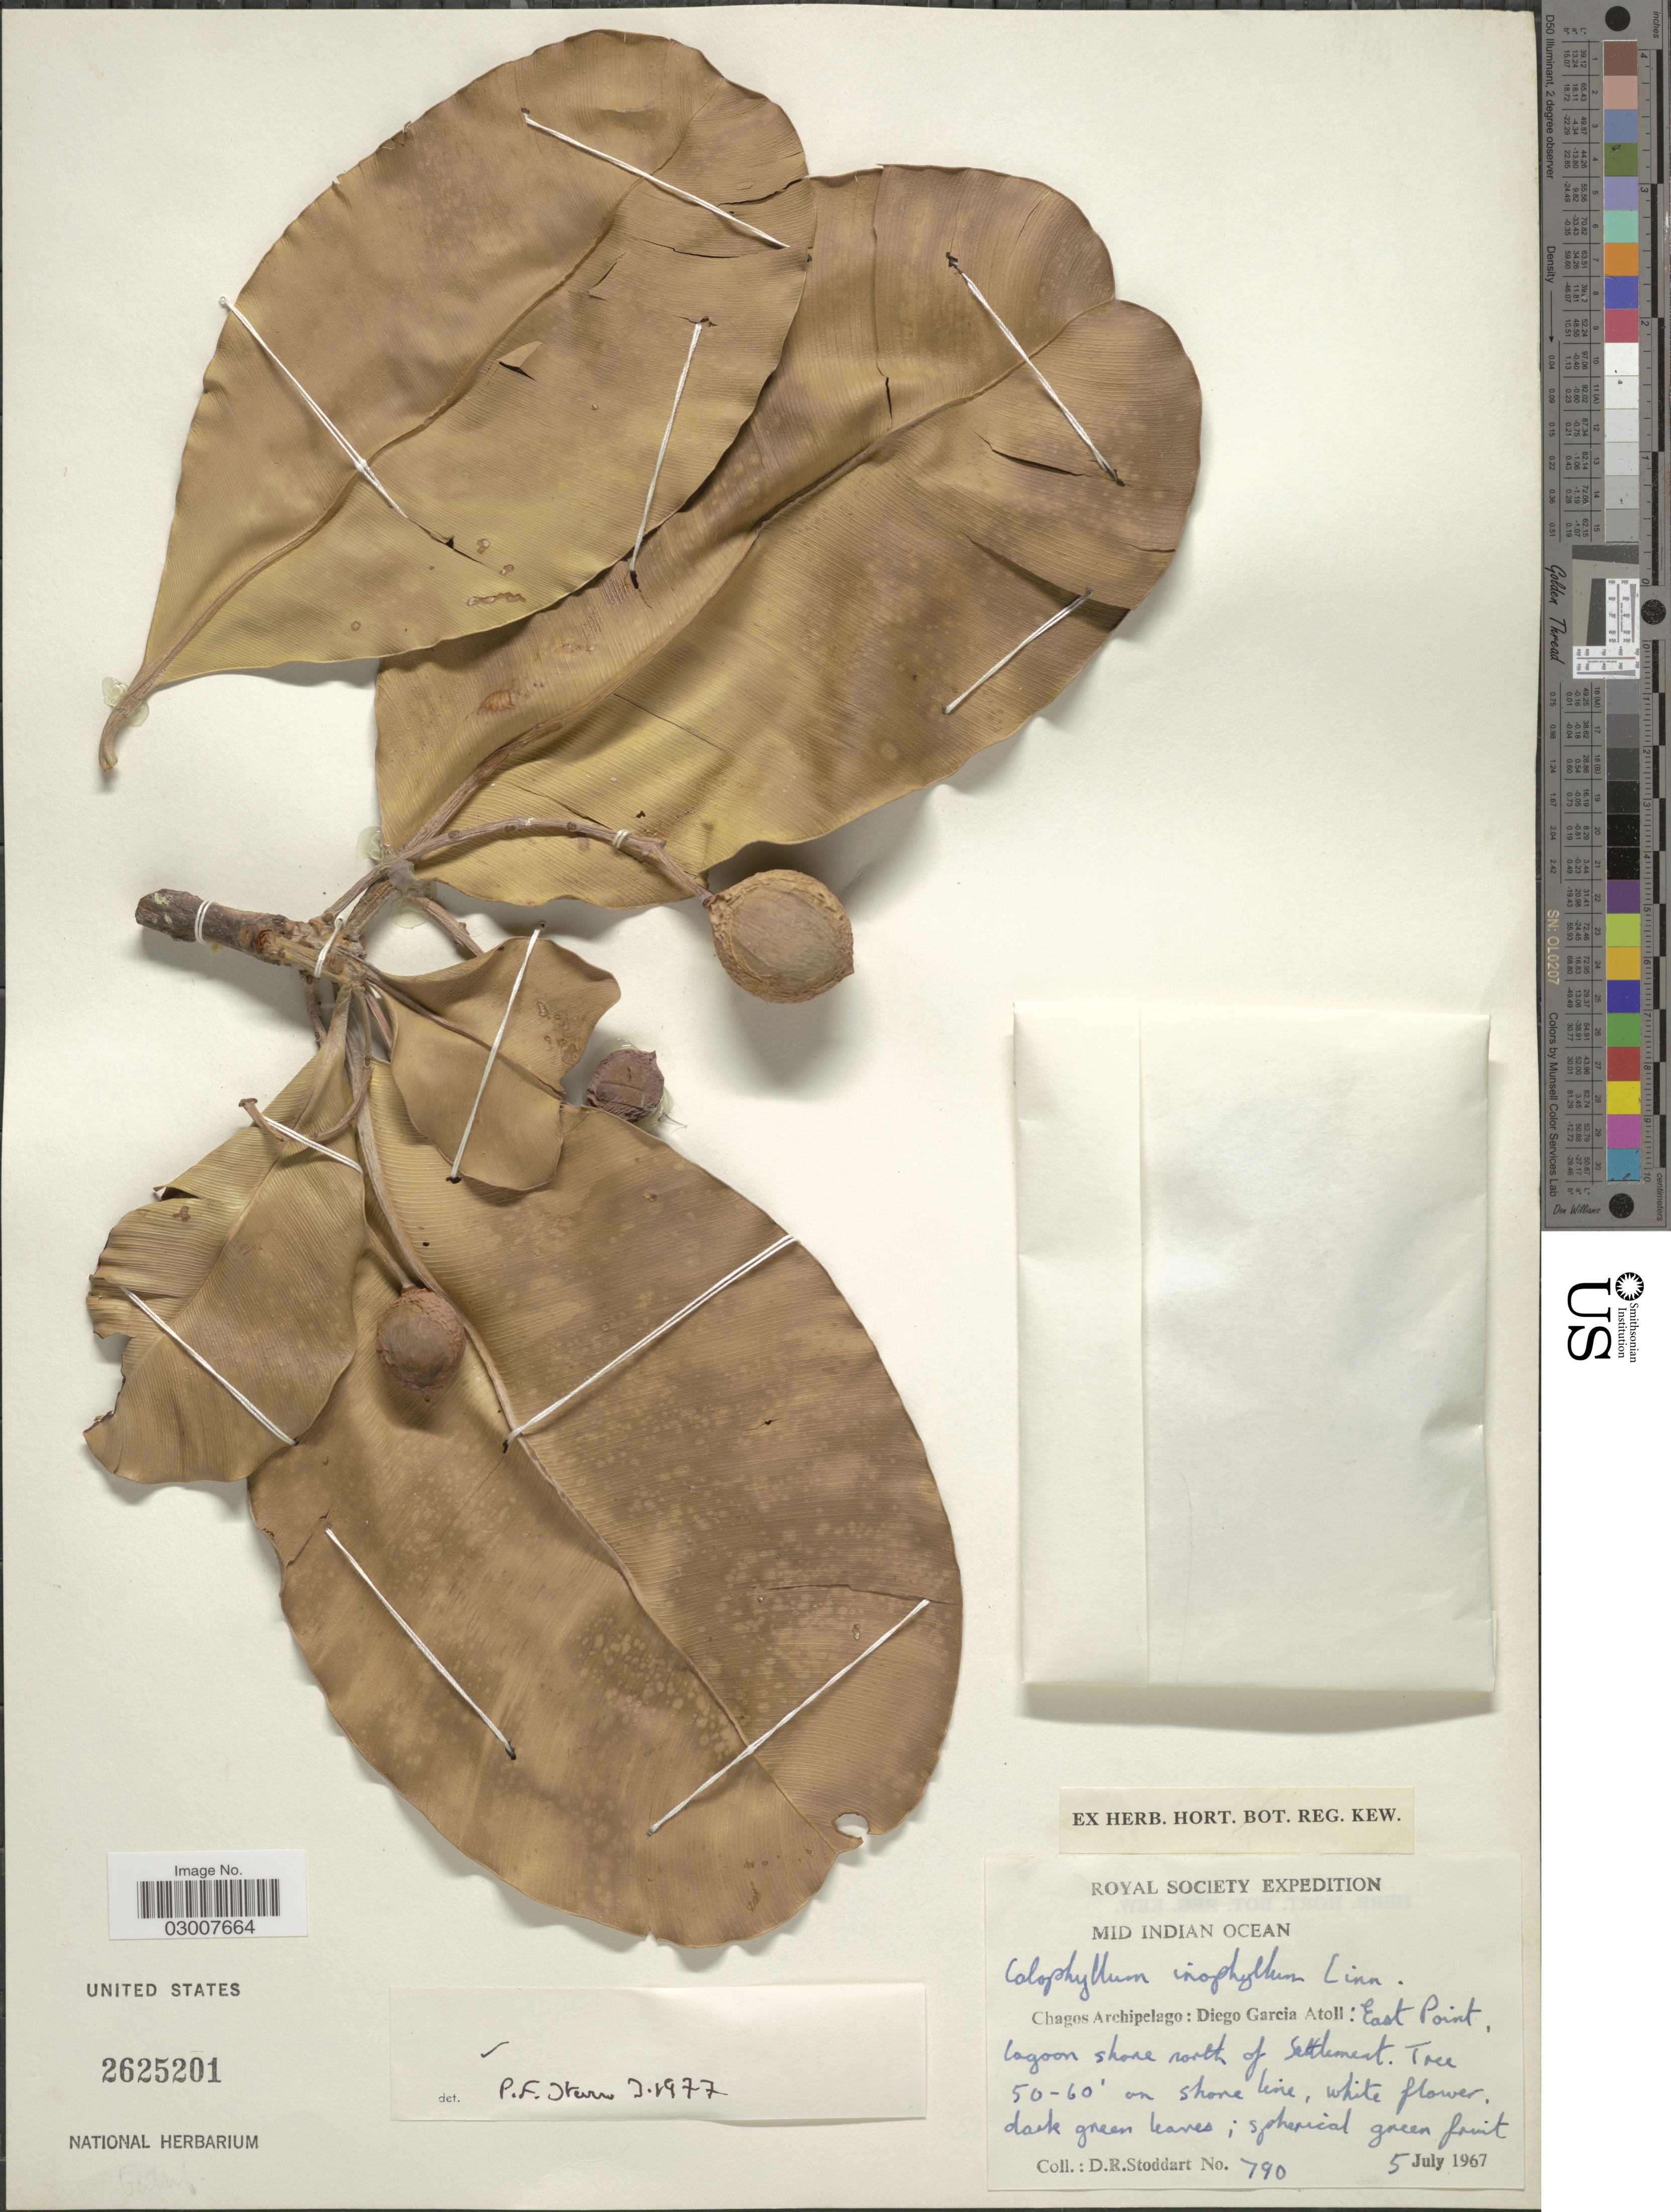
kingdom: Plantae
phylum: Tracheophyta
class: Magnoliopsida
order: Malpighiales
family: Calophyllaceae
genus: Calophyllum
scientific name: Calophyllum inophyllum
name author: L.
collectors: D. R. Stoddart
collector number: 790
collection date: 1967-07-05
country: British Indian Ocean Territory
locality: Mid Indian Ocean. Chagos Archipelago: Diego Garcia Atoll: East Point. Lagoon shore north of Settlement.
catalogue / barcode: US 2625201